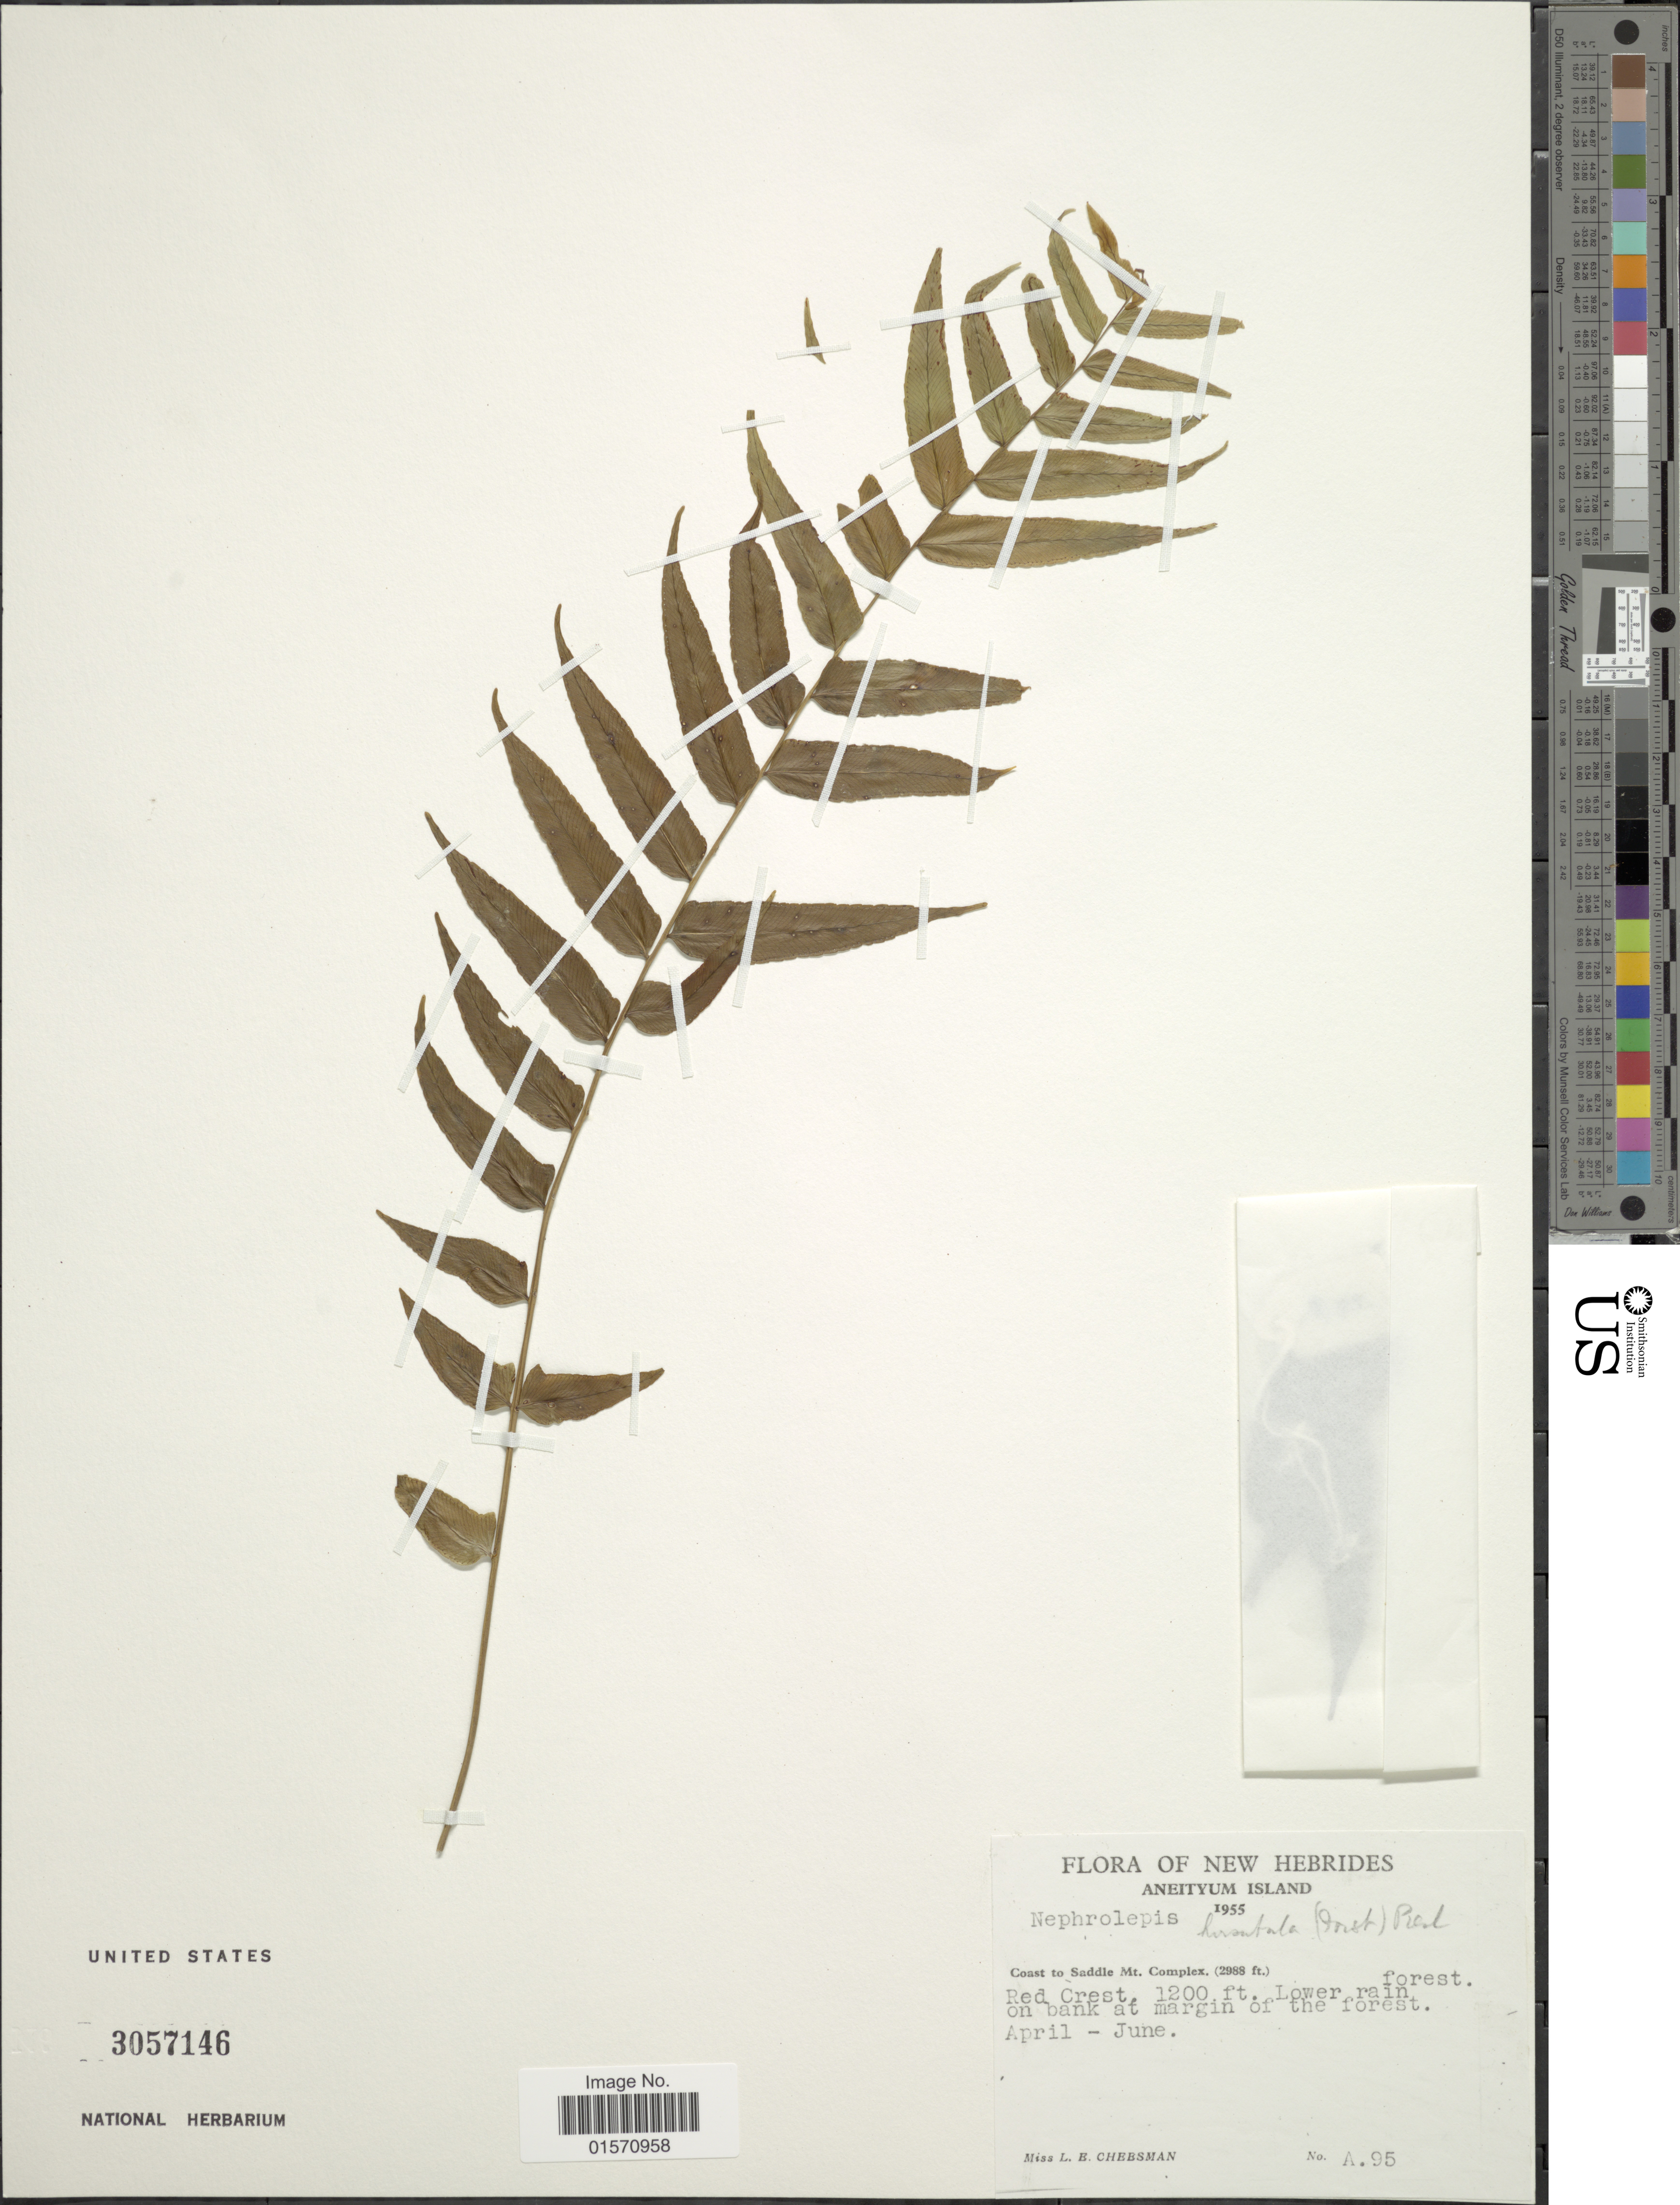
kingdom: Plantae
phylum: Tracheophyta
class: Polypodiopsida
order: Polypodiales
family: Nephrolepidaceae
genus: Nephrolepis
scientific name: Nephrolepis hirsutula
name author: (G. Forst.) C. Presl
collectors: L. E. Cheesman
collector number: A95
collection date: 1955-04/1955-06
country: Vanuatu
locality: New Hebrides. Aneityum Island. Coast to Saddle Mt. Complex. Red Crest. Lower rain forest on bank at margin of the forest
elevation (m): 366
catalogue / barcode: US 3057146